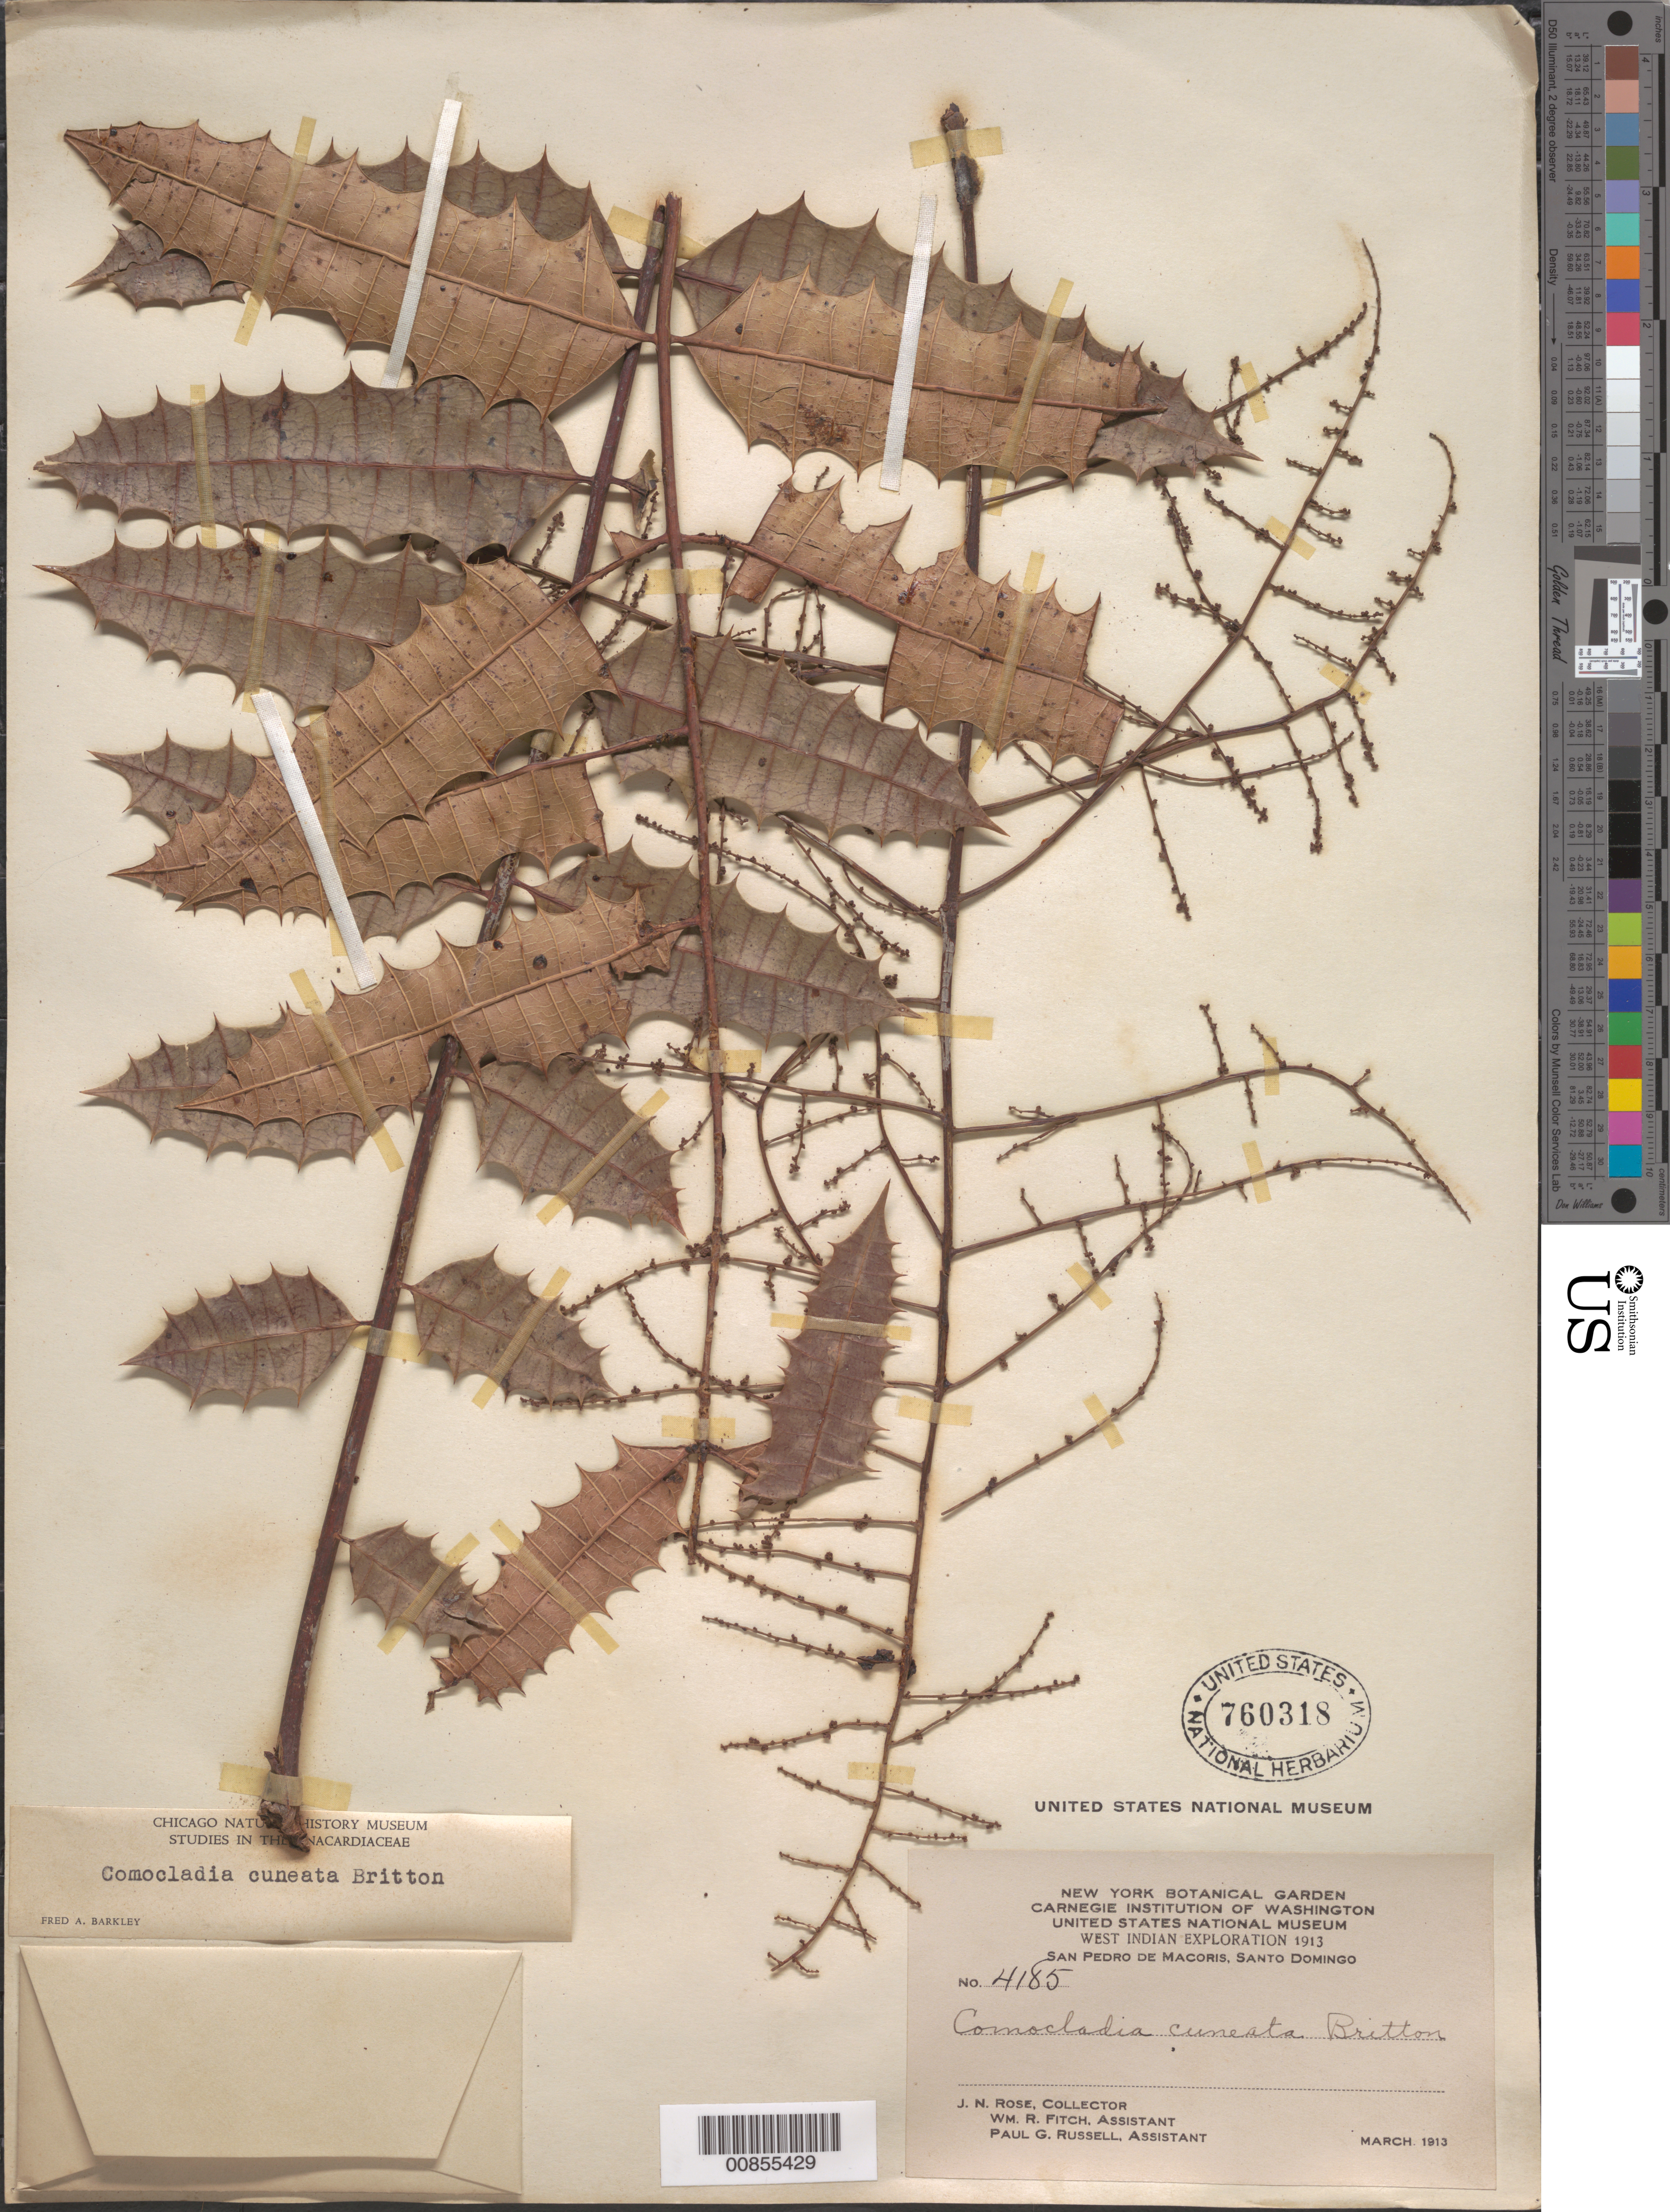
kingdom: Plantae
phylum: Tracheophyta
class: Magnoliopsida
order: Sapindales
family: Anacardiaceae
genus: Comocladia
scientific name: Comocladia cuneata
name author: Britton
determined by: Barkley, F. A.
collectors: J. N. Rose, W. R. Fitch & P. G. Russell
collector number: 4185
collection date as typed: Mar 1913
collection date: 1913-03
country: Dominican Republic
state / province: San Pedro de Macoris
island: Hispaniola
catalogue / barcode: US 760318